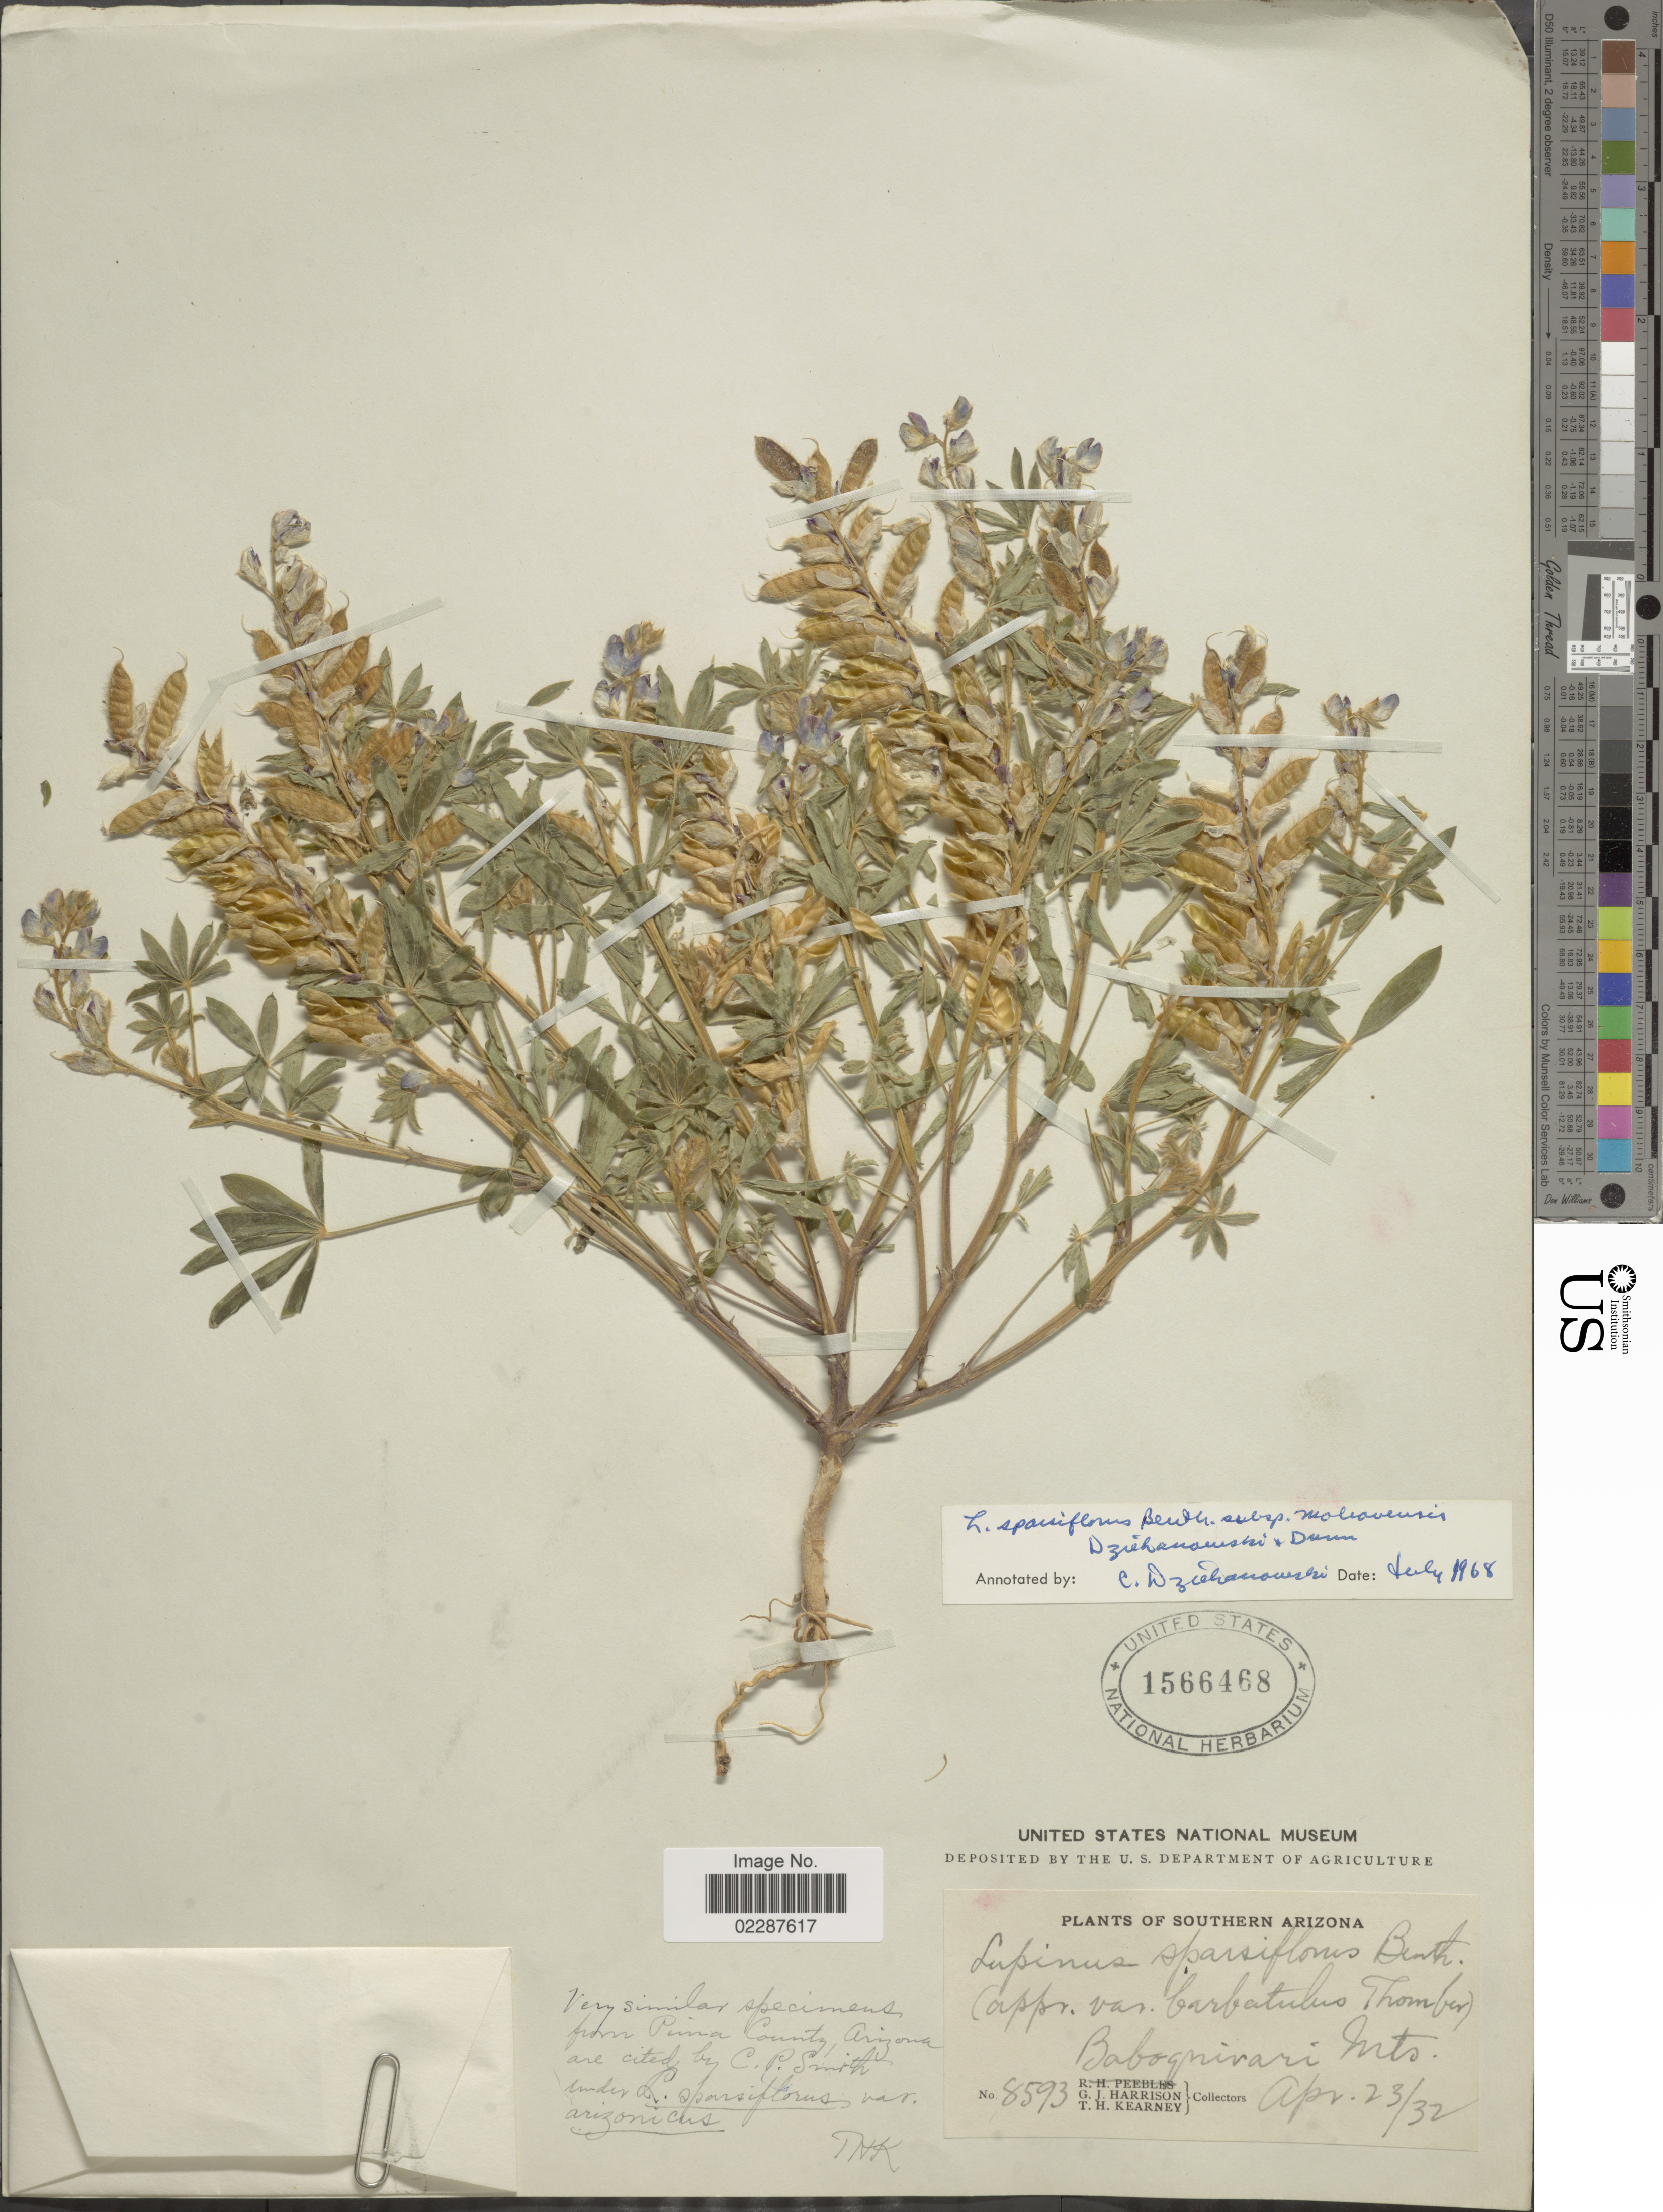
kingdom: Plantae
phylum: Tracheophyta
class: Magnoliopsida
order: Fabales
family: Fabaceae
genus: Lupinus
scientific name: Lupinus sparsiflorus subsp. mohavensis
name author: Dziekanowski & D.B. Dunn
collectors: G. J. Harrison & T. H. Kearney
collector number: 8593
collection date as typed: Transcribed d/m/y: 23/4/32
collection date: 1932-05-23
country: United States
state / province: Arizona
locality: Southern Arizona, Baboquivari Mts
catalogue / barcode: US 1566468